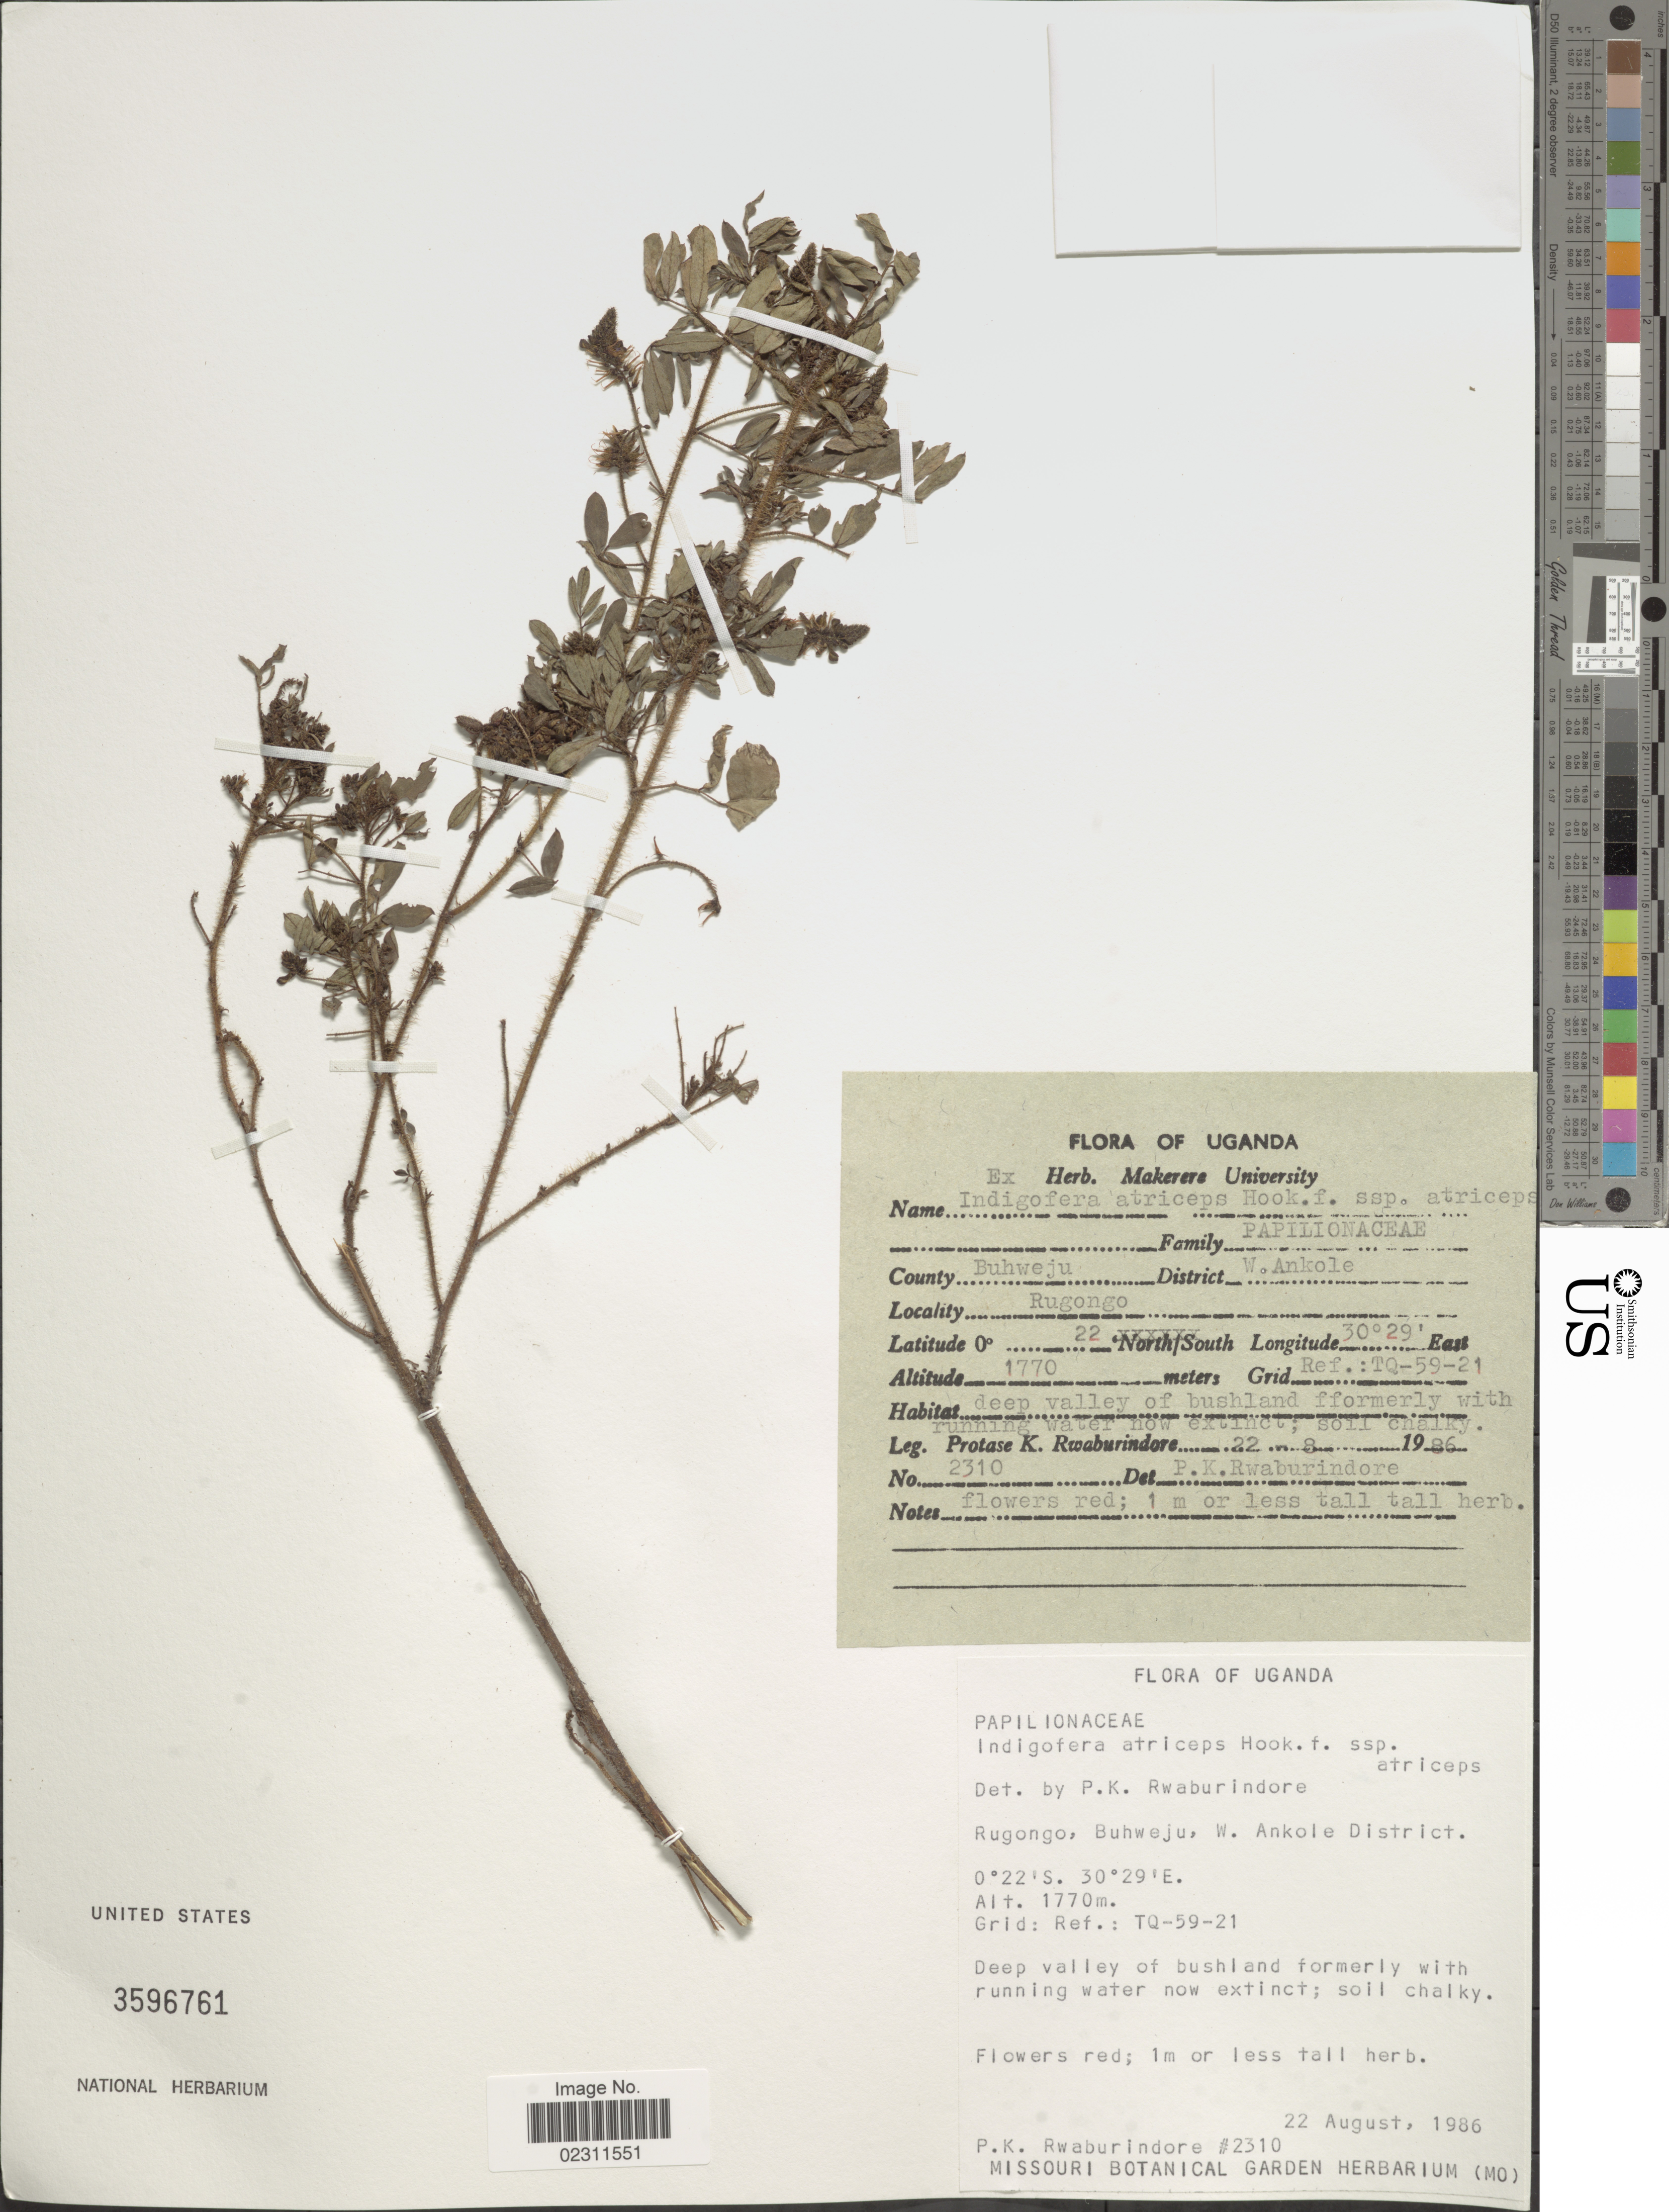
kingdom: Plantae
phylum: Tracheophyta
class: Magnoliopsida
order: Fabales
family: Fabaceae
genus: Indigofera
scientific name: Indigofera atriceps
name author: Hook. f.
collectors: P. Rwaburindore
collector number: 2310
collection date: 1986-08-22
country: Uganda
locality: Rugongo, Buhweju, W. Ankole District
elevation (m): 1770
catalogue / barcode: US 3596761